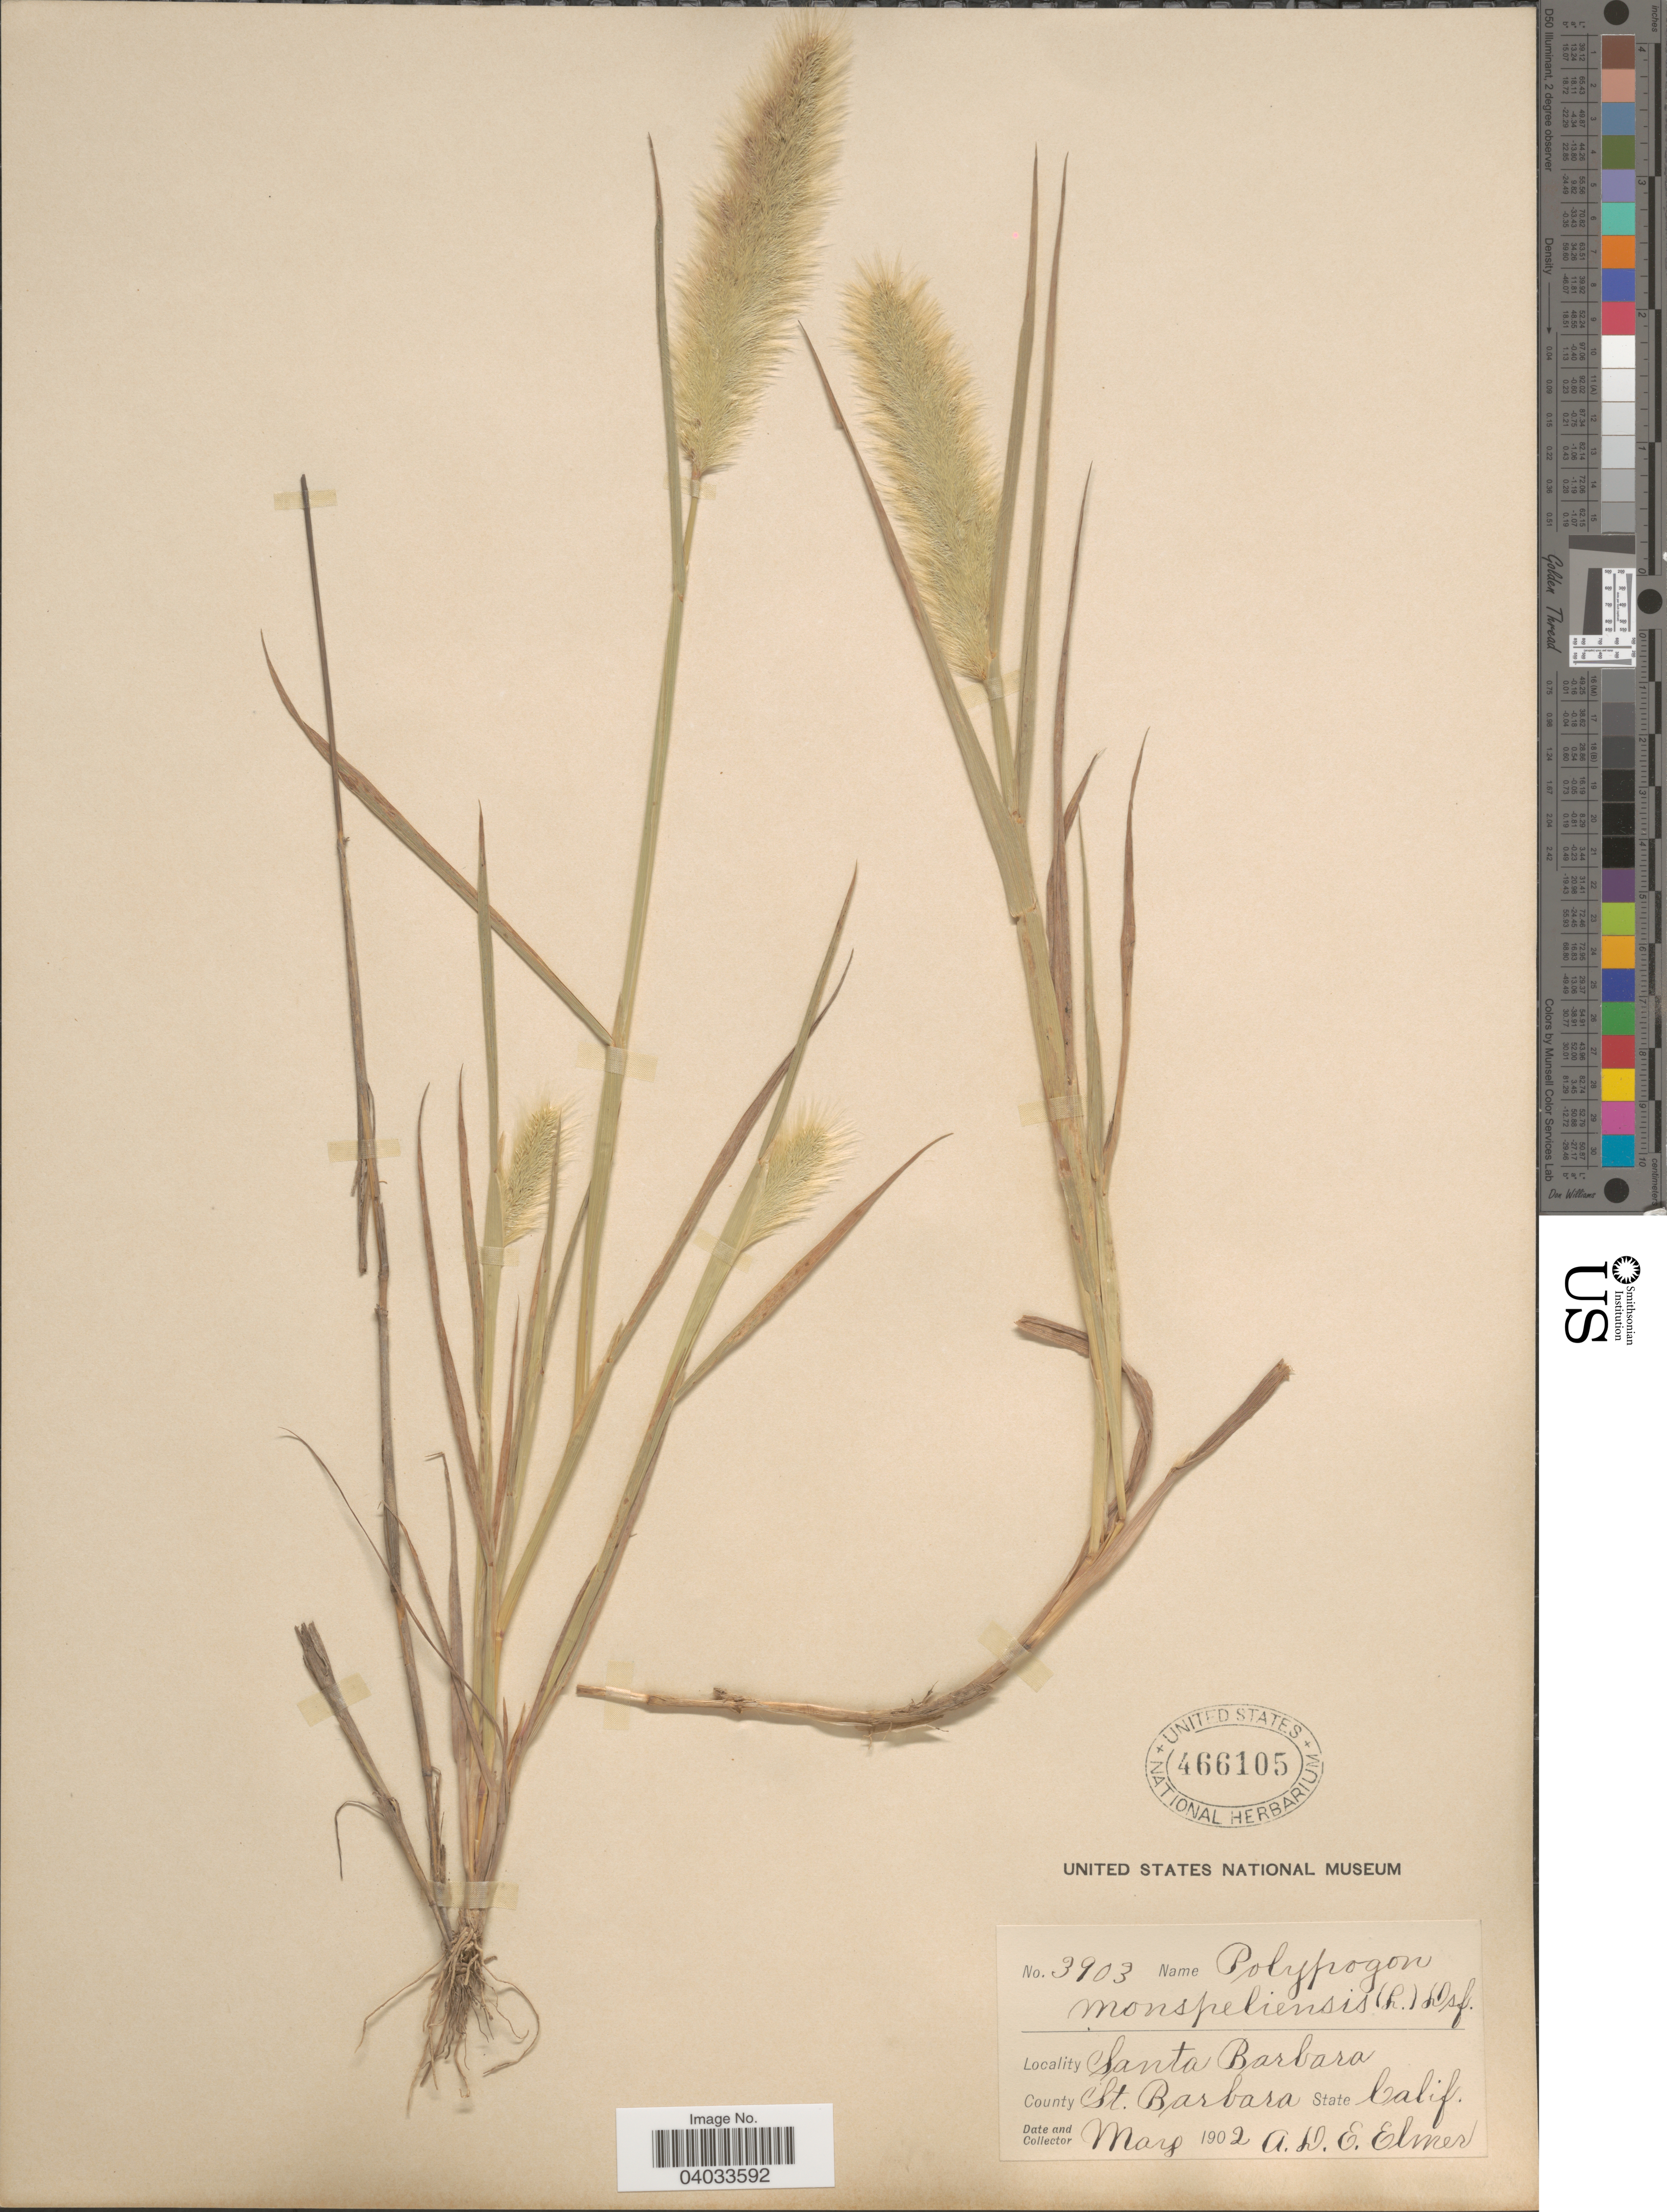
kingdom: Plantae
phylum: Tracheophyta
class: Liliopsida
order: Poales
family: Poaceae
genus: Polypogon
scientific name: Polypogon monspeliensis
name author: (L.) Desf.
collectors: A. D. E. Elmer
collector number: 3903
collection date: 1902-05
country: United States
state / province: California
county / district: Santa Barbara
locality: Santa Barbara. County St. Barbara.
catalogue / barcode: US 466105